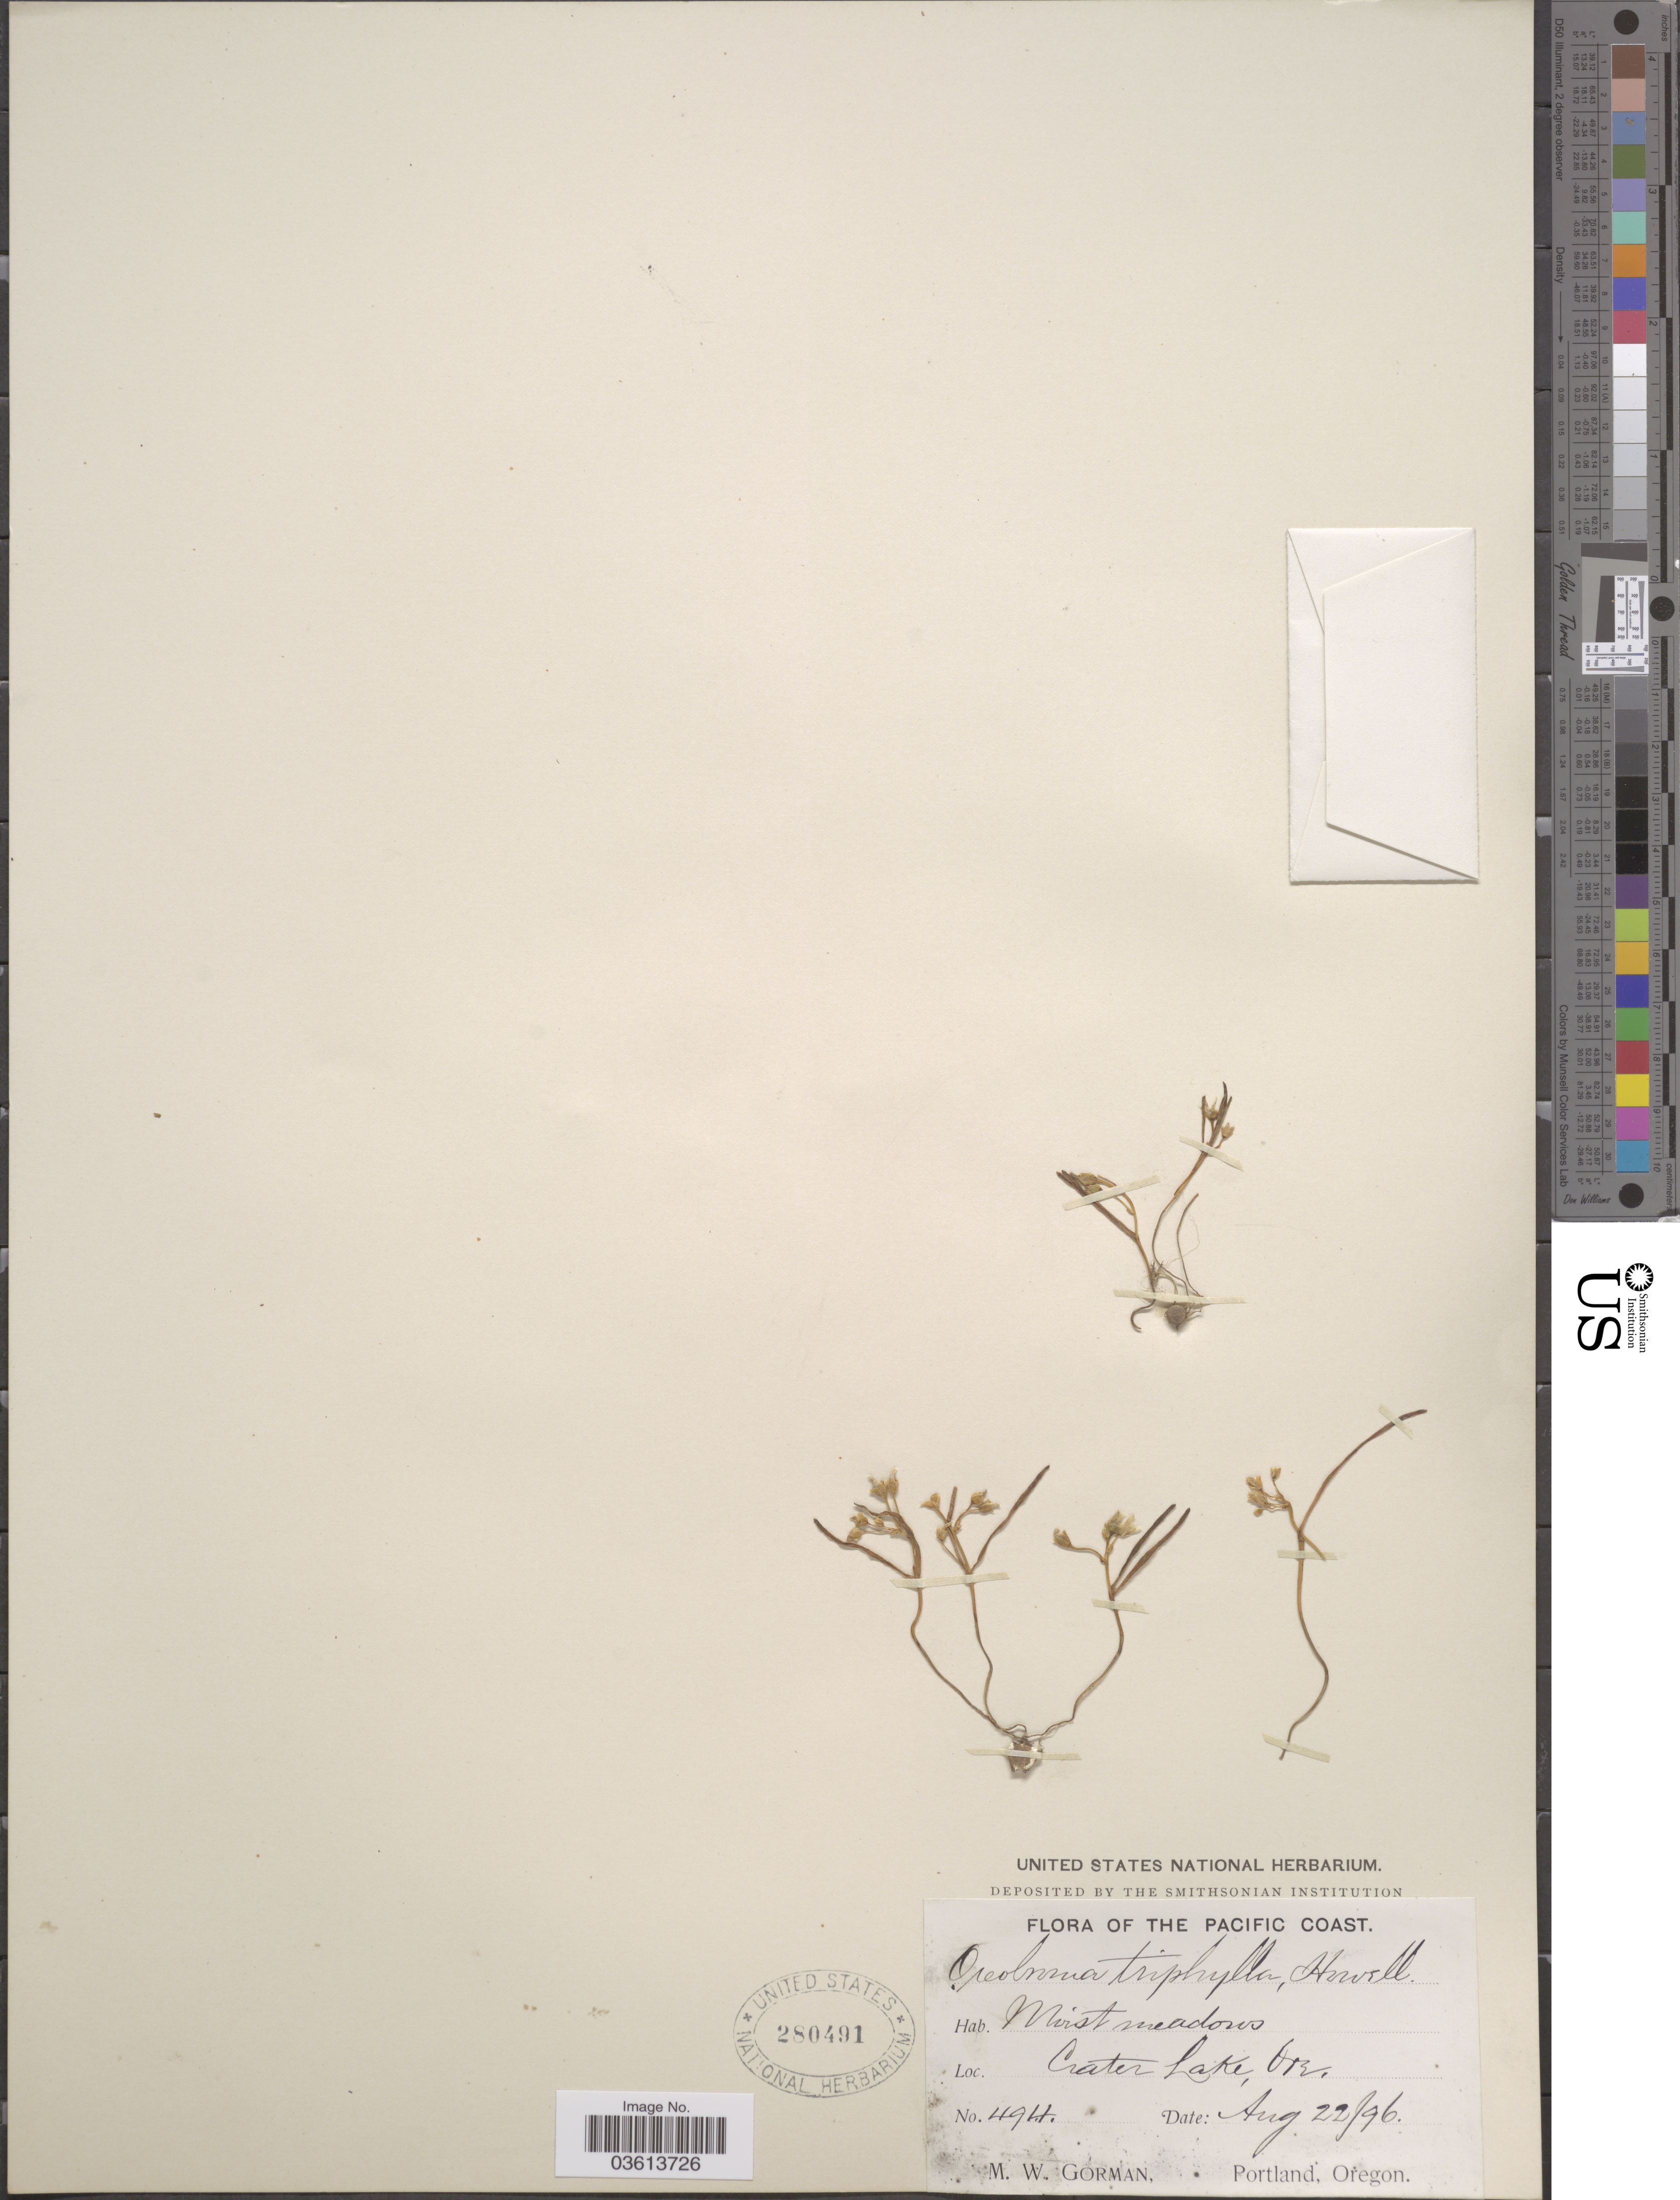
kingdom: Plantae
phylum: Tracheophyta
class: Magnoliopsida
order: Caryophyllales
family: Montiaceae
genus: Erocallis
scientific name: Erocallis triphylla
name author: (S. Watson) Rydb.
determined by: Strong, Mark T., (BOT), Smithsonian Institution - National Museum of Natural History (UNITED STATES)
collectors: M. W. Gorman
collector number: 494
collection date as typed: Transcribed d/m/y: 22/8/96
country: United States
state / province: Oregon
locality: Pacific Coast. Crater Lake.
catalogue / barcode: US 280491